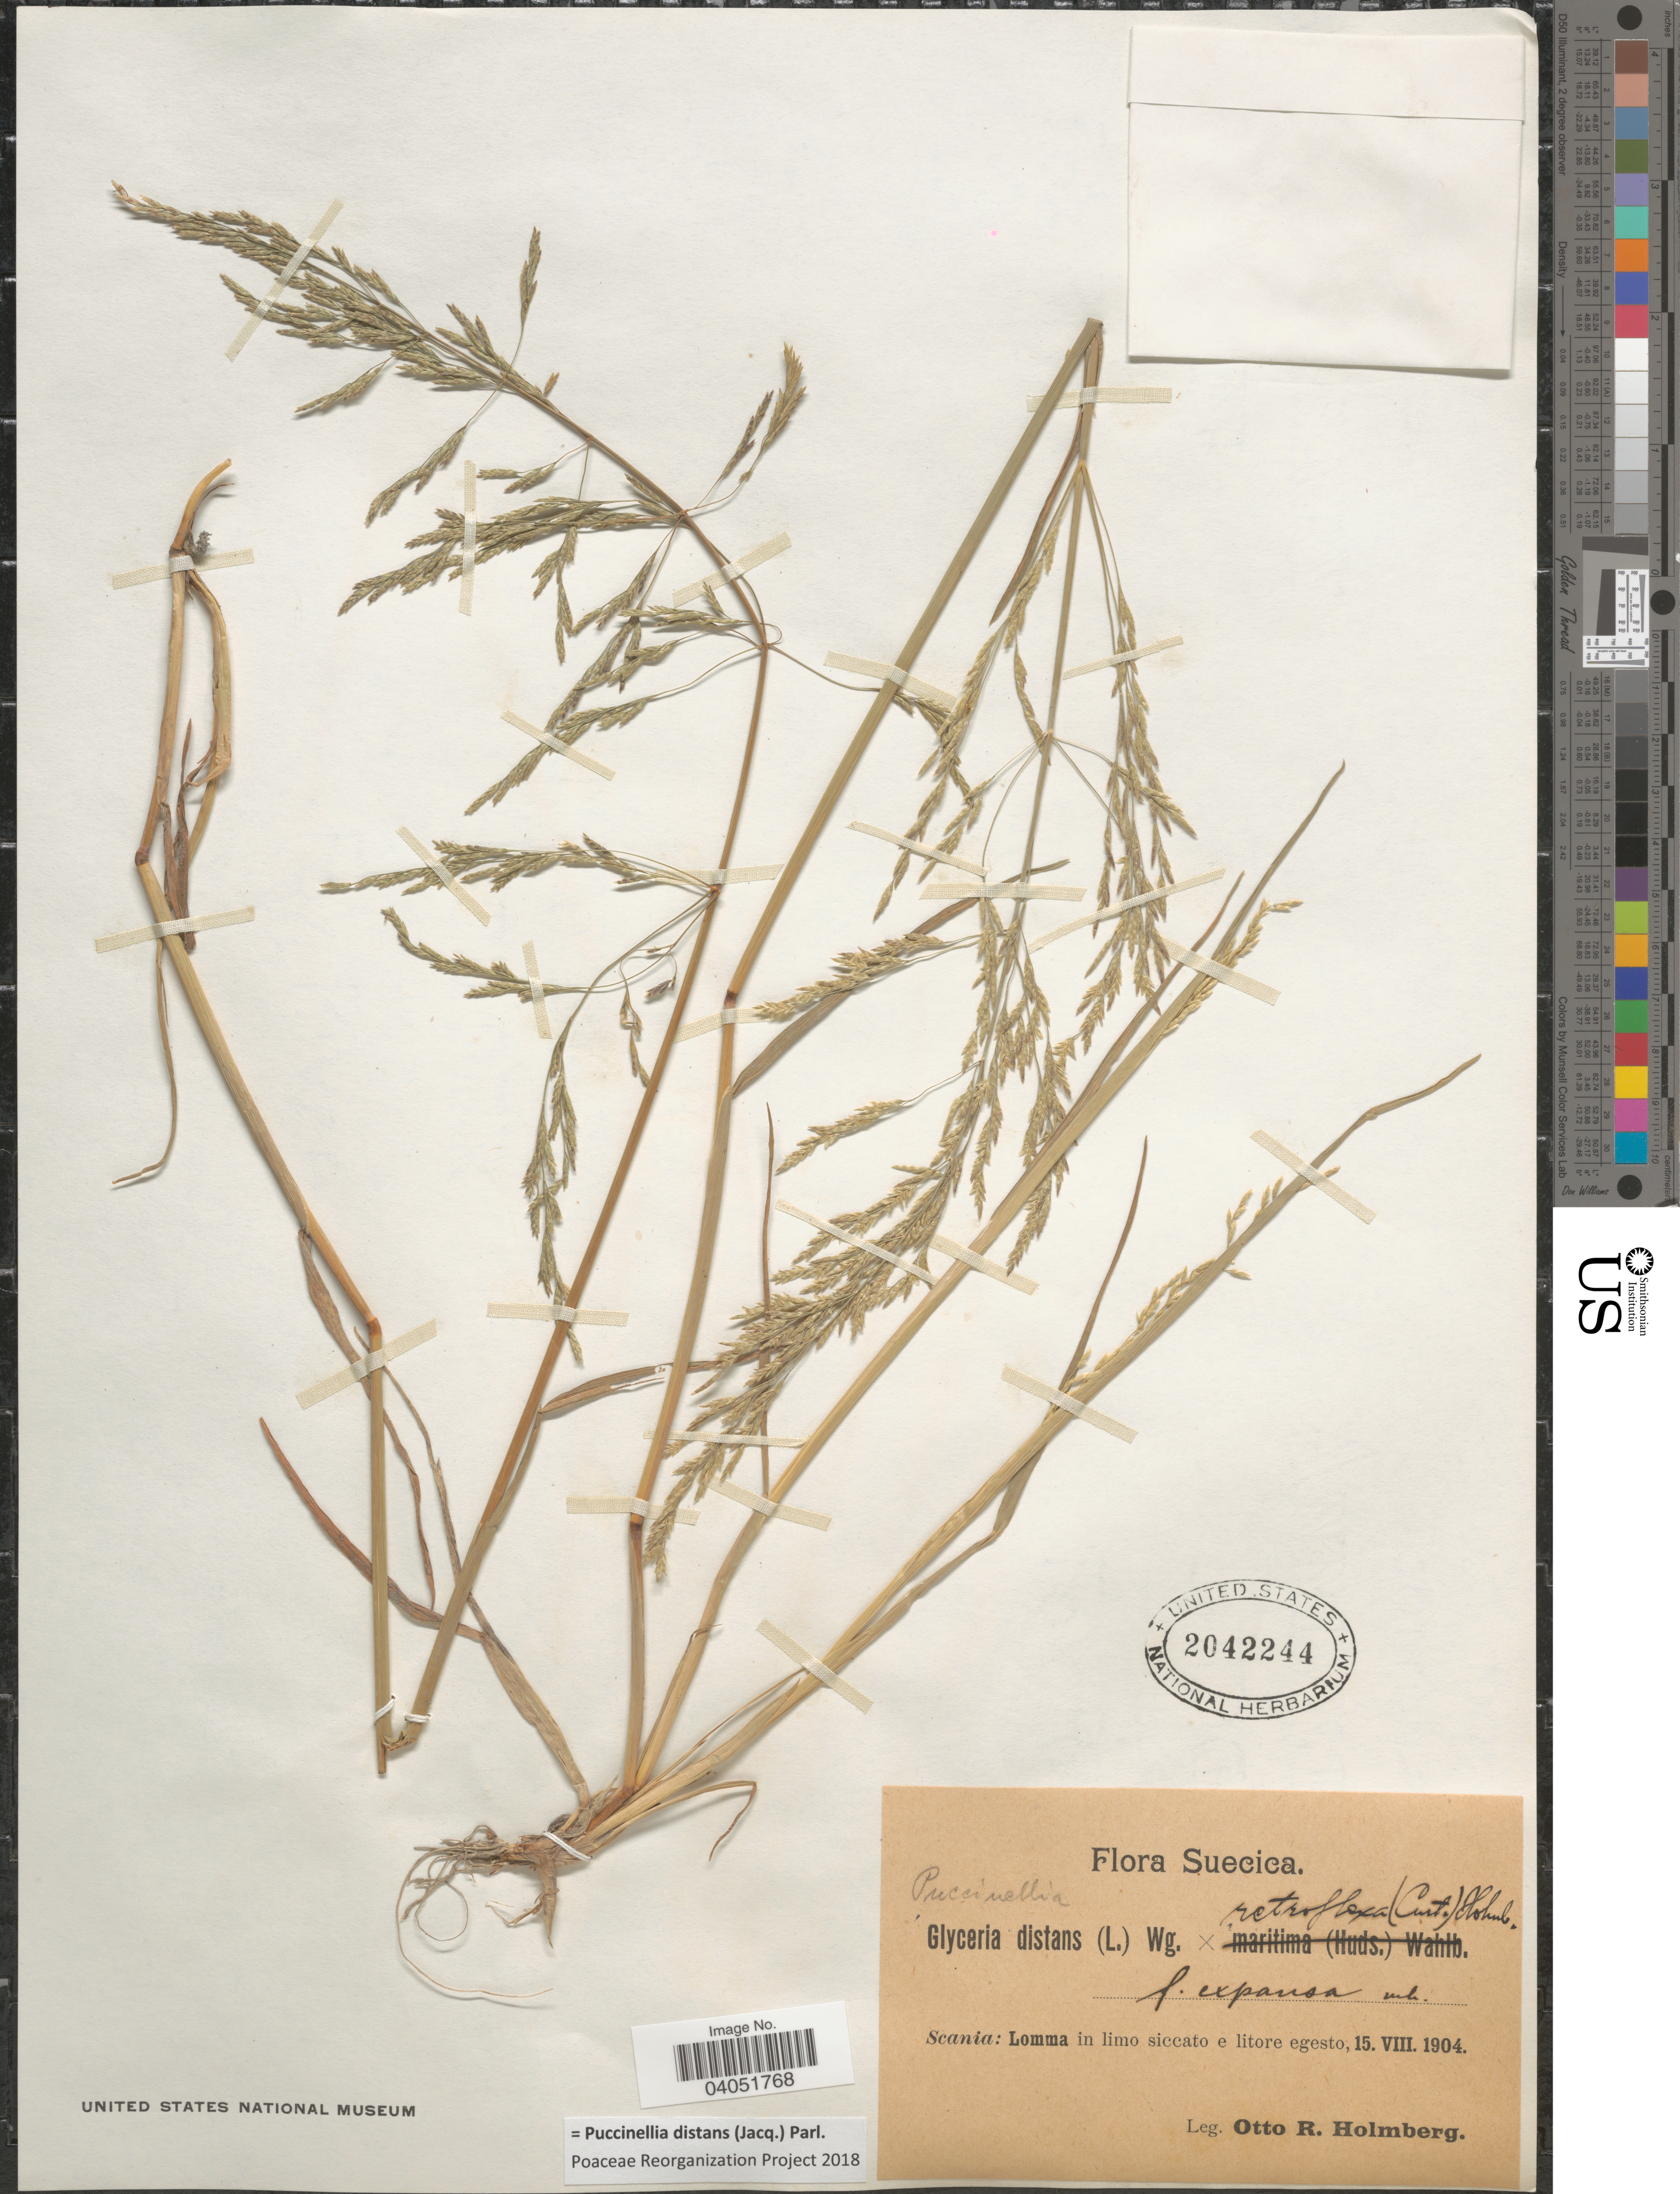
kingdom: Plantae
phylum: Tracheophyta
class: Liliopsida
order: Poales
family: Poaceae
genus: Puccinellia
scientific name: Puccinellia distans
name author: (Jacq.) Parl.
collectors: O. Holmberg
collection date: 1904-08-15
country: Sweden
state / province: Skåne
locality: Suecica. Scania: Lomma in limo siccato e litore egesto.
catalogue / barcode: US 2042244